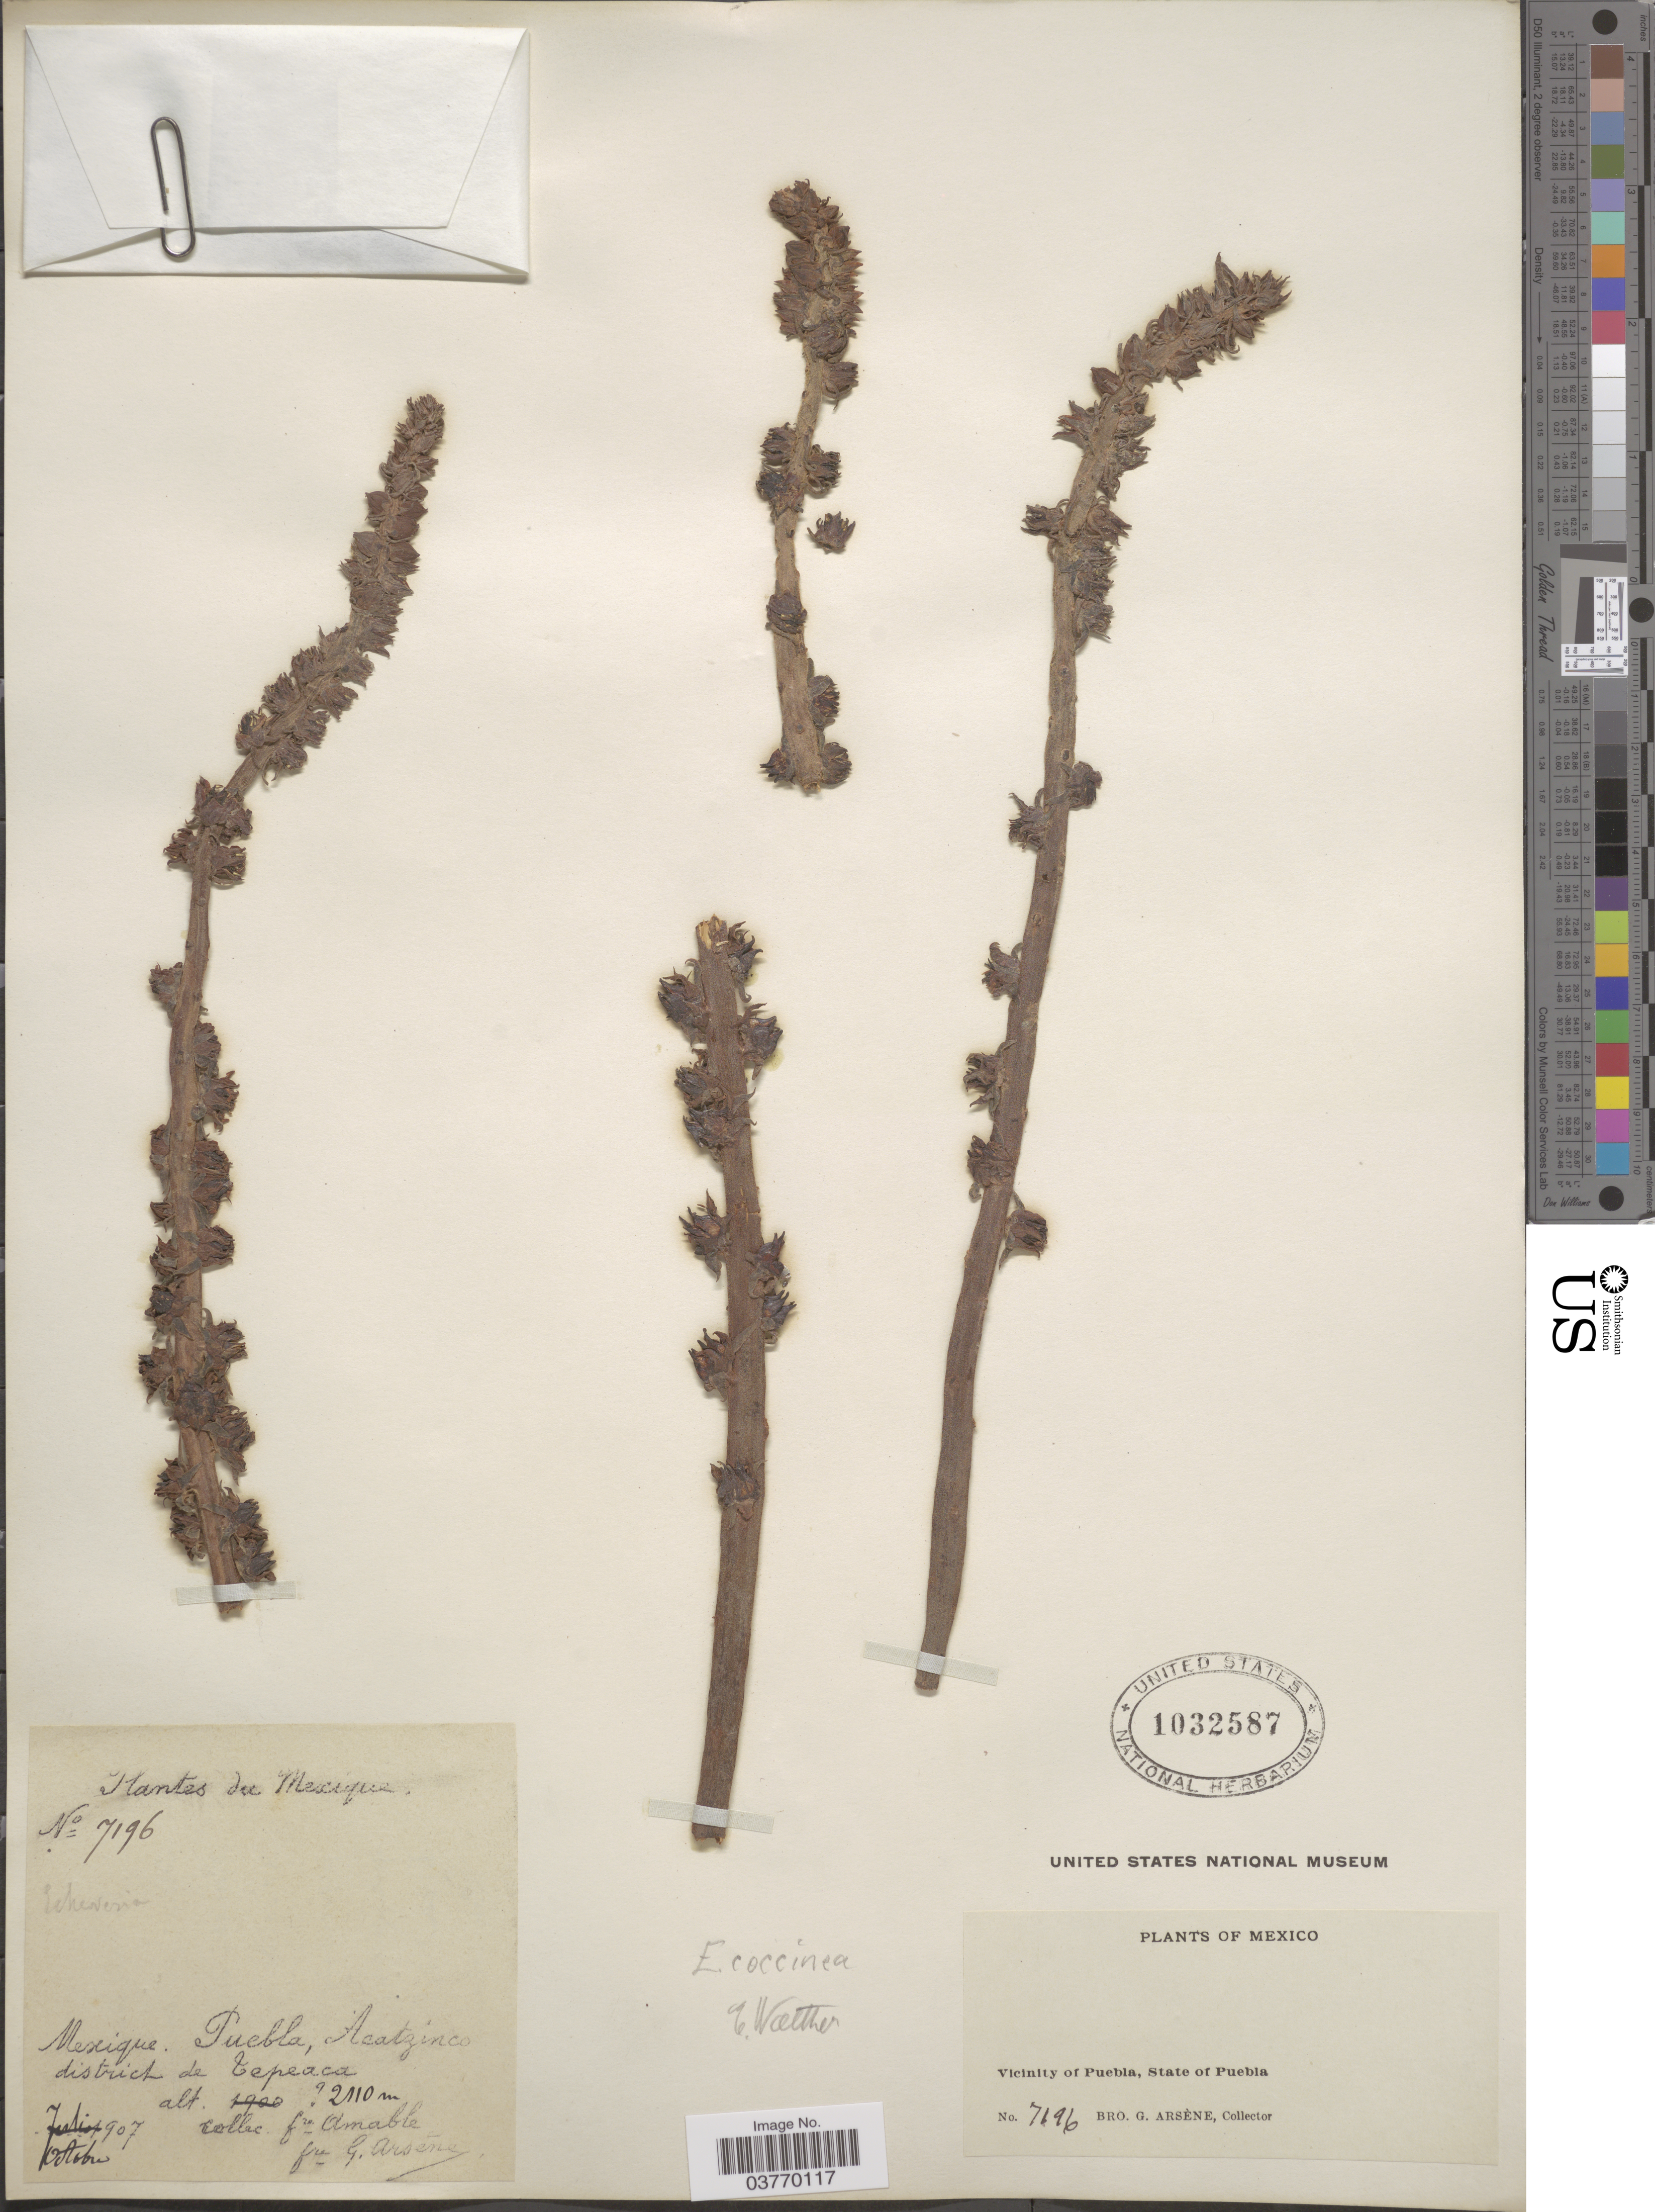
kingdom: Plantae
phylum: Tracheophyta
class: Magnoliopsida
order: Saxifragales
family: Crassulaceae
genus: Echeveria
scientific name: Echeveria coccinea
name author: (Cav.) DC.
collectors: B. Amable & Bro. G. Arsène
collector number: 7196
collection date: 1907-10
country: Mexico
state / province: Puebla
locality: Acatzinco district de Tepeaca. Vicinity of Puebla.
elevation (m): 2110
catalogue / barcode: US 1032587